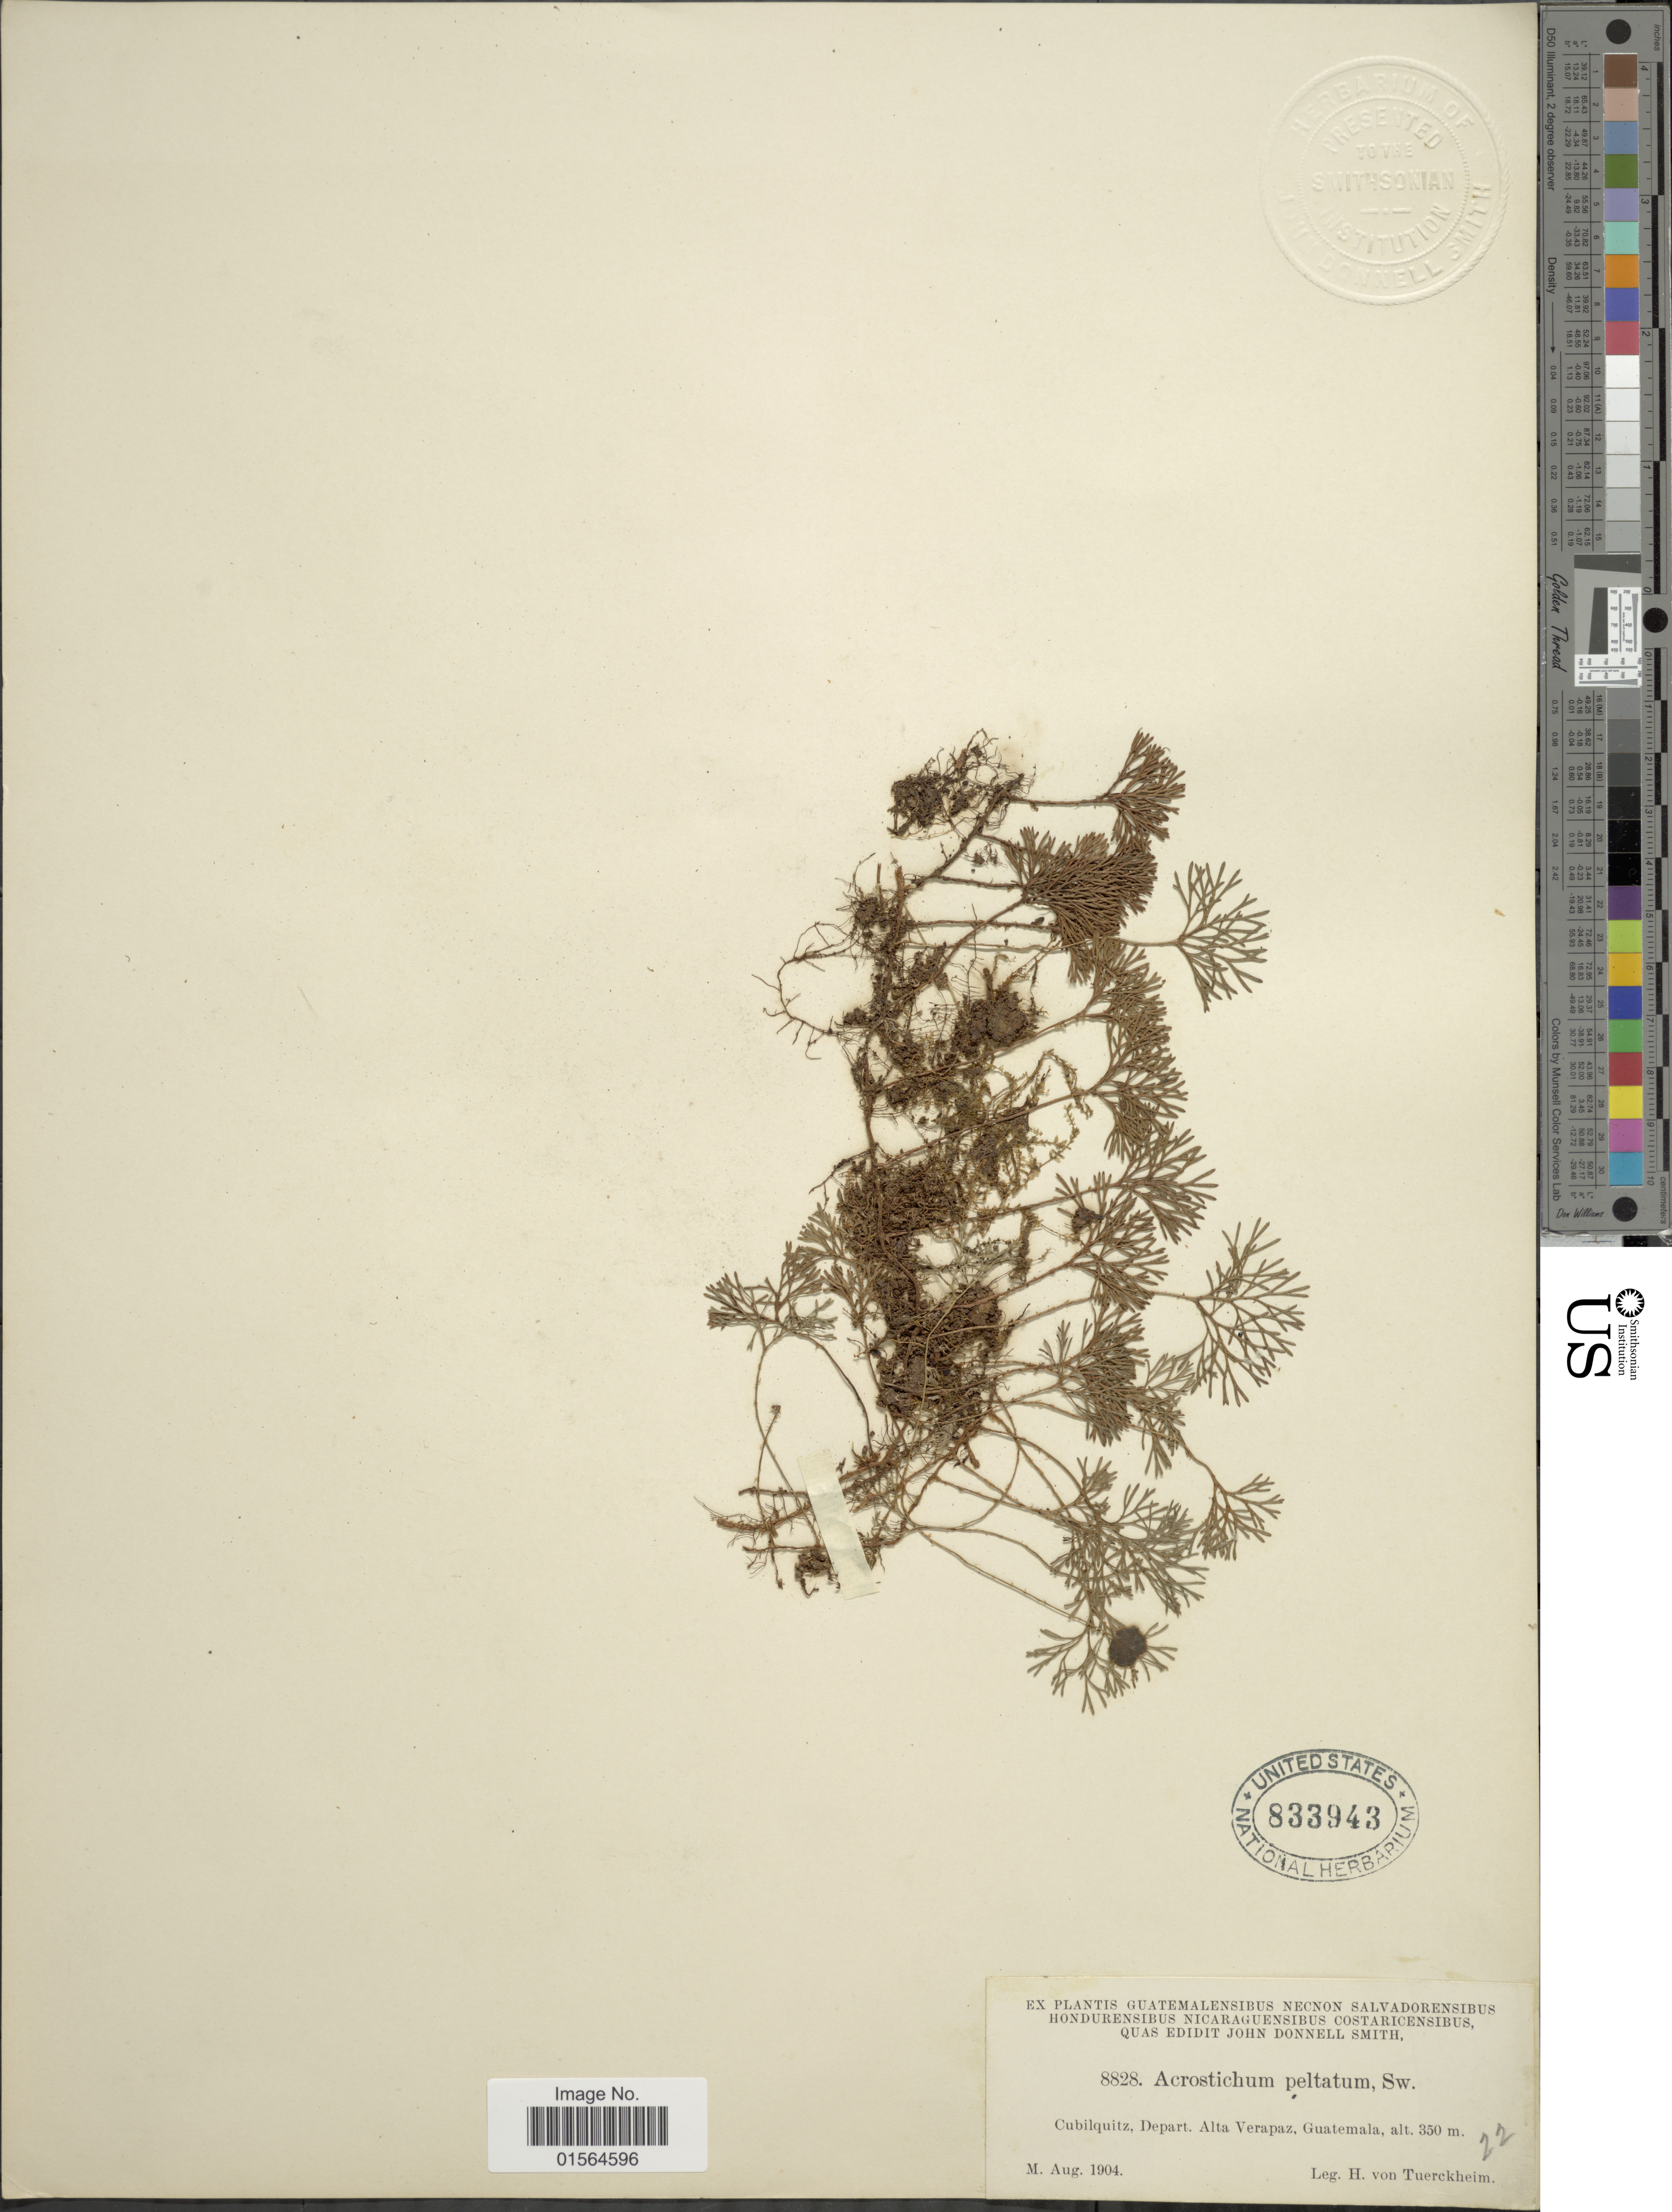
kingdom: Plantae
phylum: Tracheophyta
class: Polypodiopsida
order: Polypodiales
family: Dryopteridaceae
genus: Elaphoglossum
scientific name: Elaphoglossum peltatum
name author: (Sw.) Urb.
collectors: H. von Türckheim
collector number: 8828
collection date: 1904-08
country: Guatemala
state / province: Alta Verapaz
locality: Cubilquitz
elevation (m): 350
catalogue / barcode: US 833943